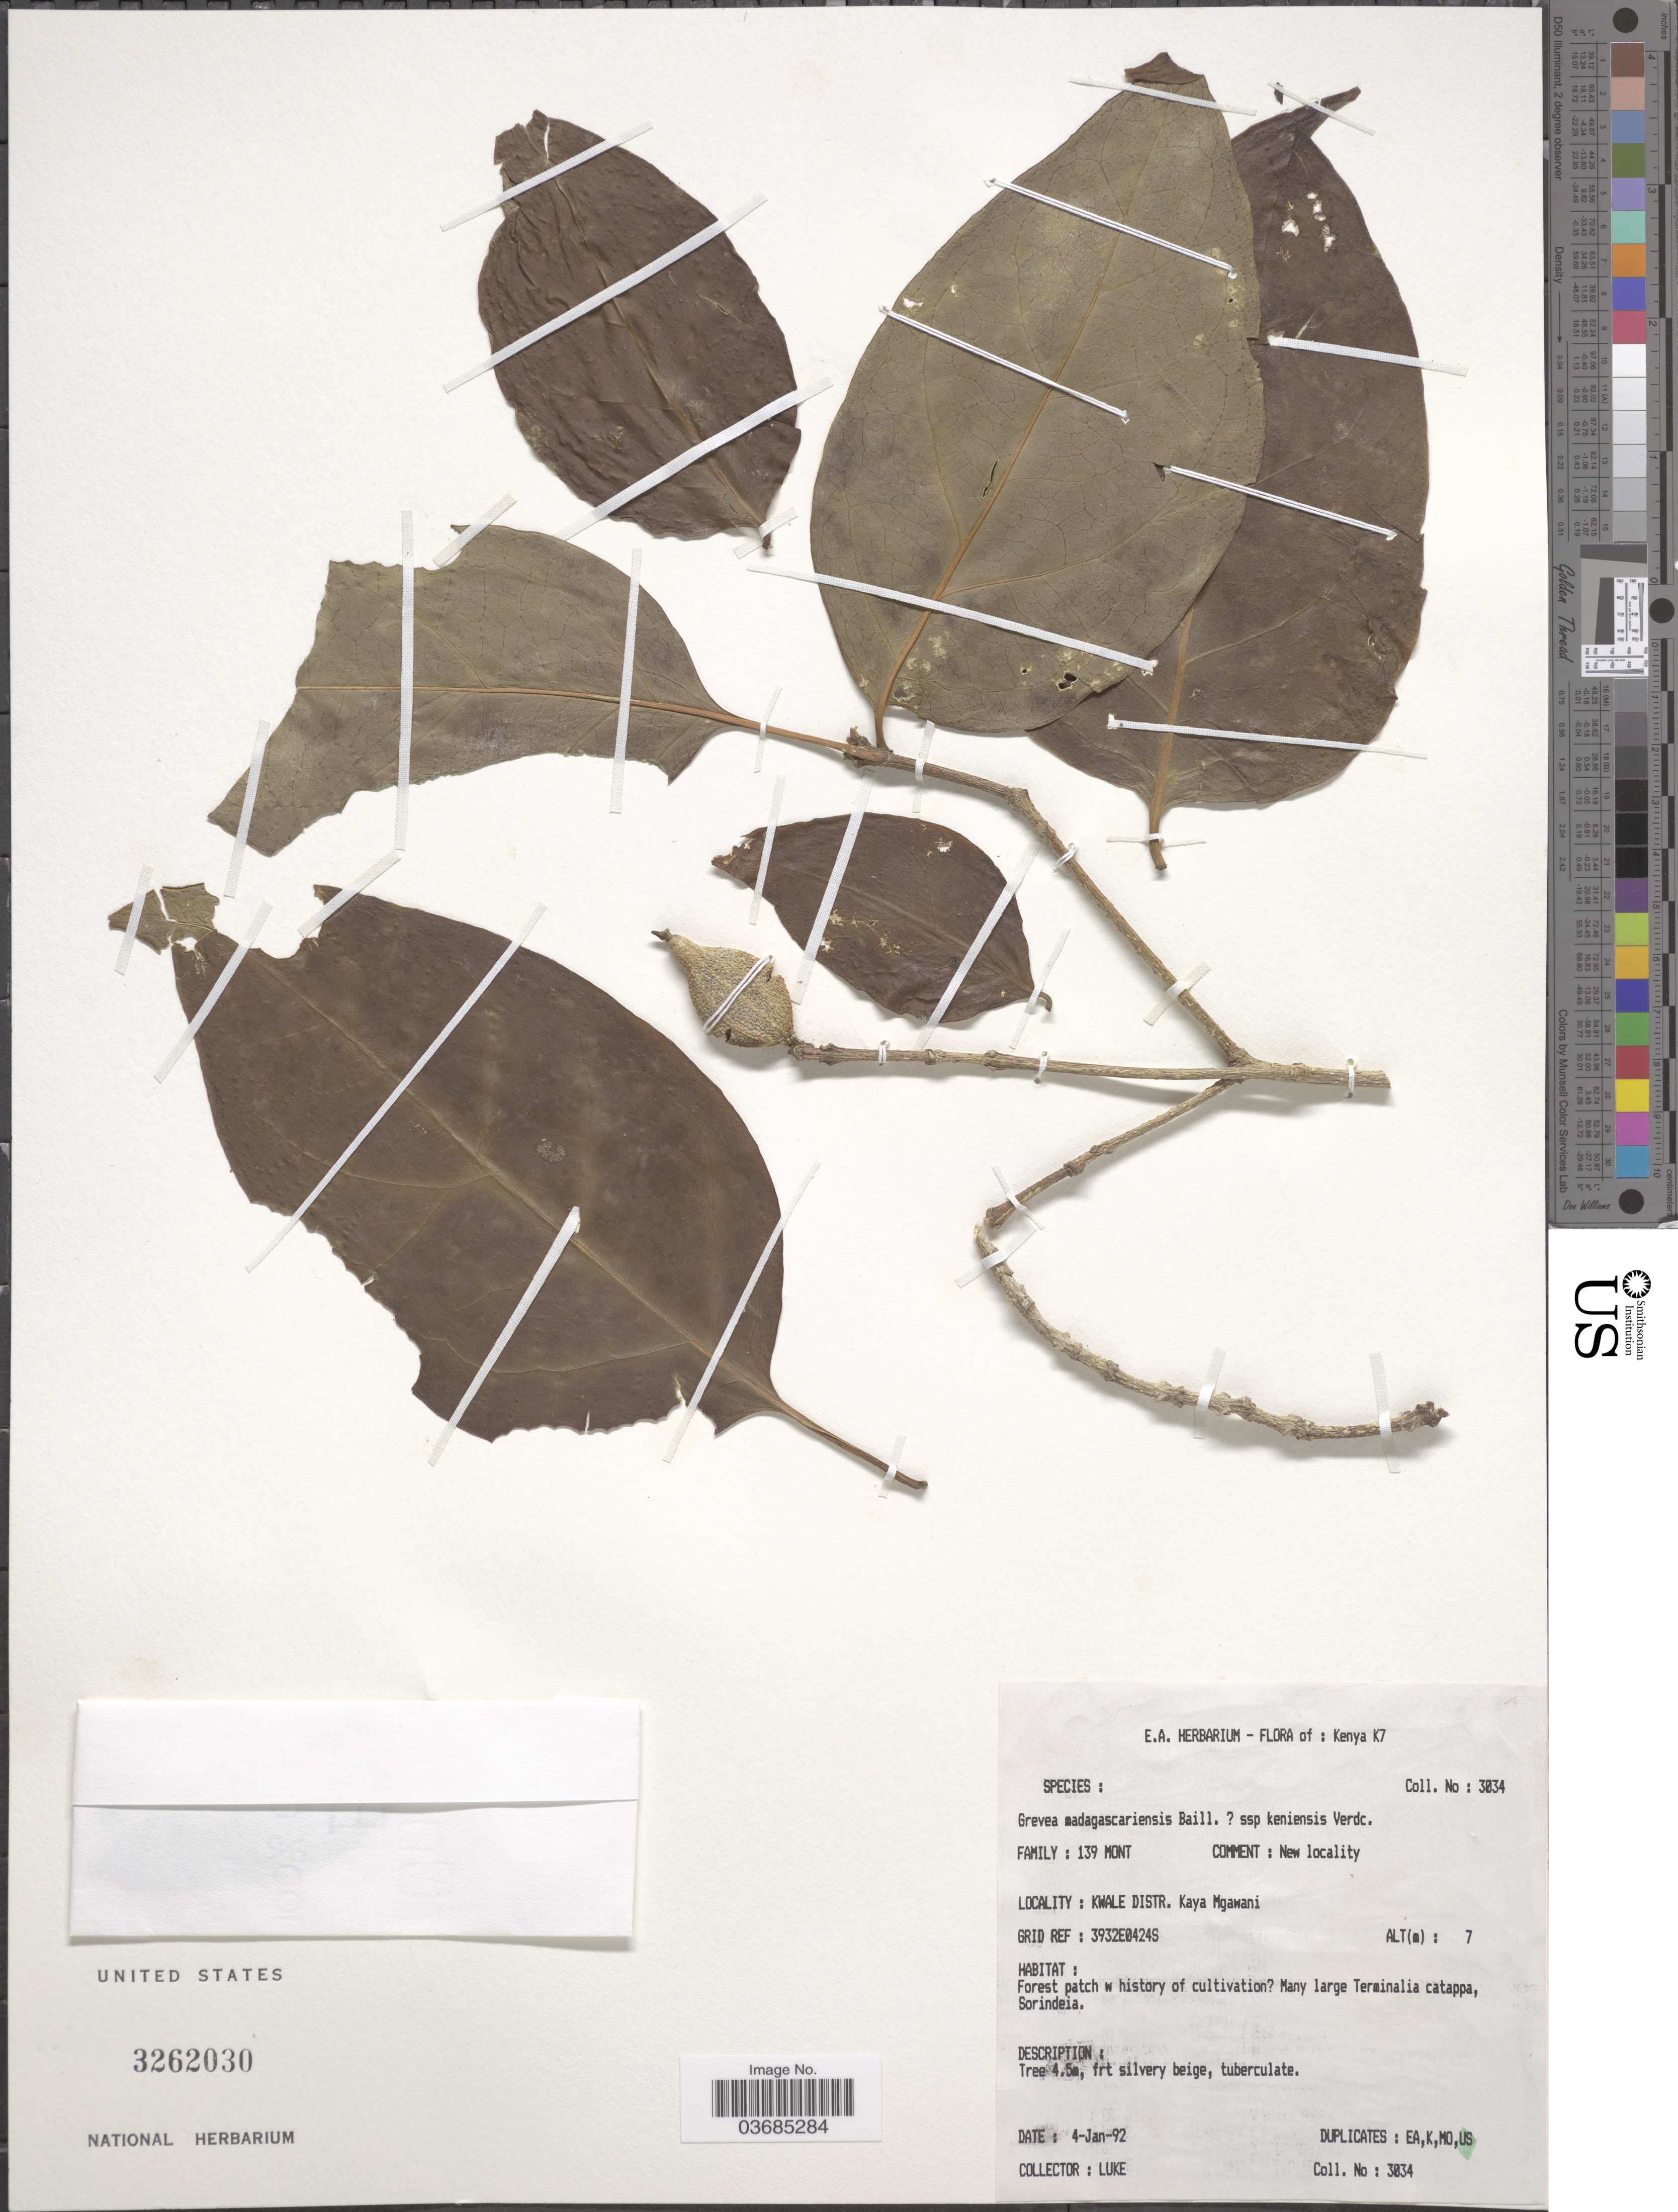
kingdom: Plantae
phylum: Tracheophyta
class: Magnoliopsida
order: Solanales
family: Montiniaceae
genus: Grevea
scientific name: Grevea madagascariensis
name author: Baill.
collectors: -. Luke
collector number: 3034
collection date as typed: Transcribed d/m/y: 4/1/92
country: Kenya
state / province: Kwale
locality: Kenya K7. Kwale Distr. Kaya Mgawani.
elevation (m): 7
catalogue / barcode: US 3262030